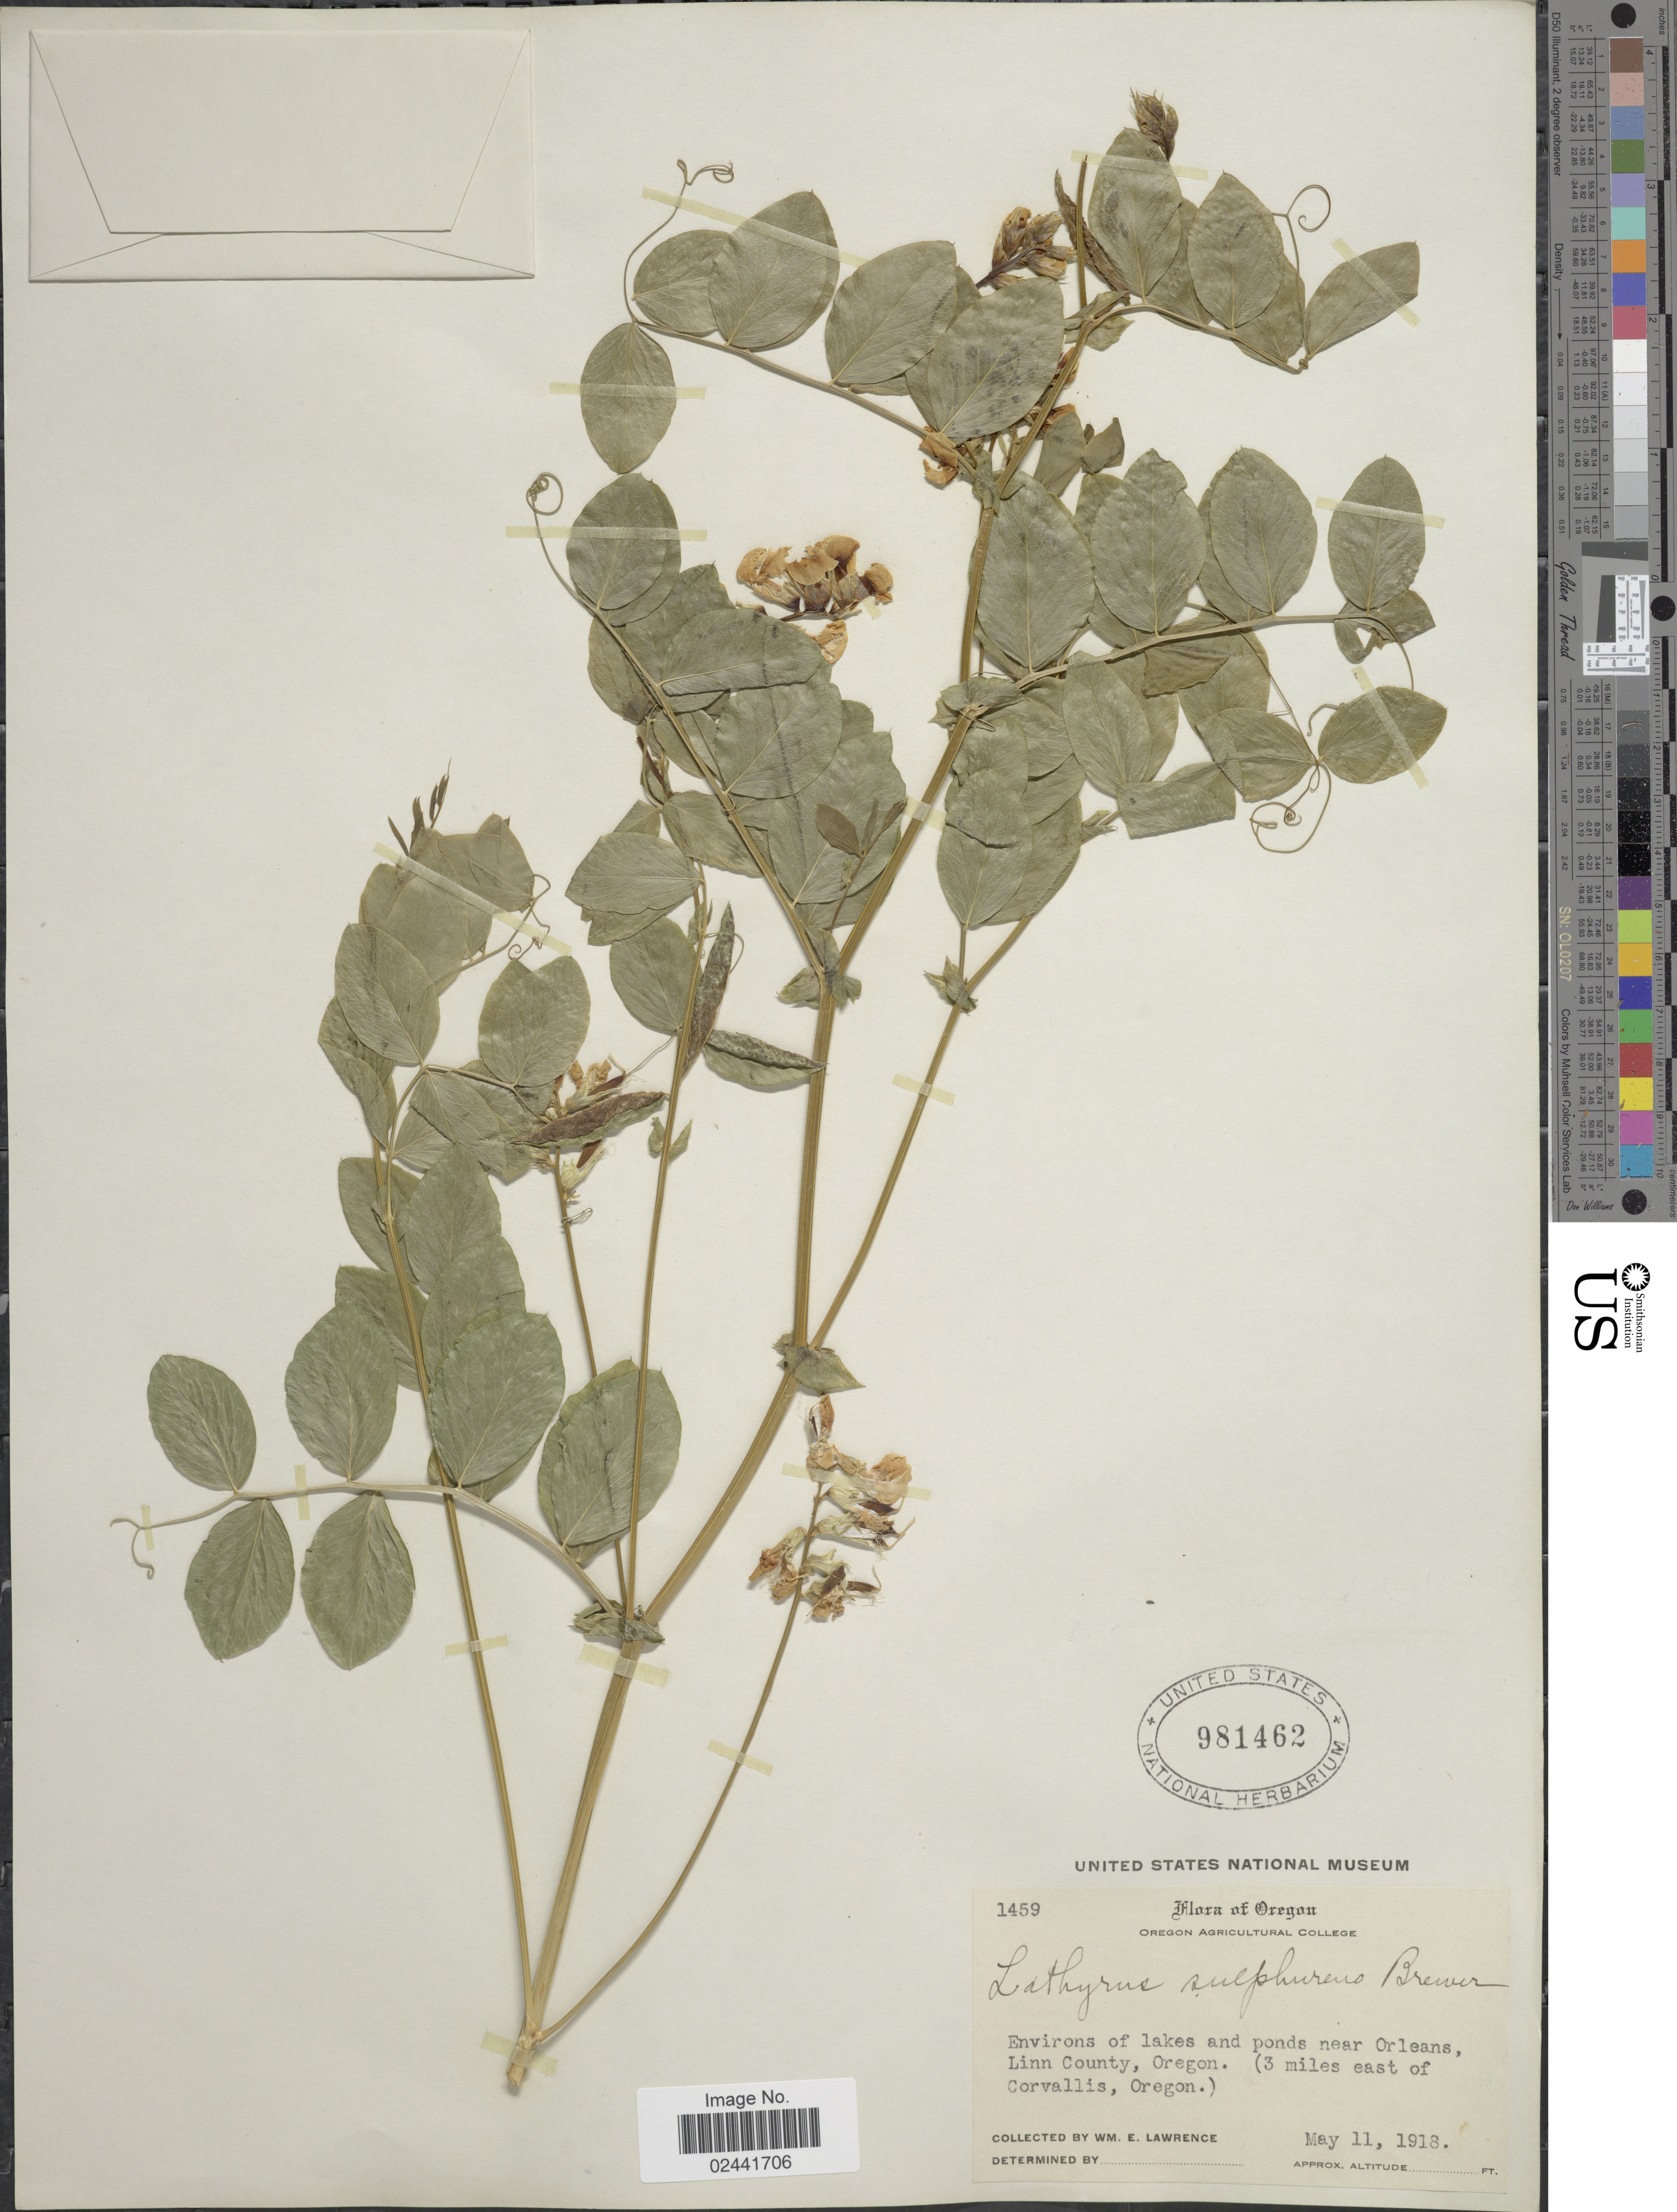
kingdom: Plantae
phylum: Tracheophyta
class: Magnoliopsida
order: Fabales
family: Fabaceae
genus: Lathyrus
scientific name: Lathyrus sulphureus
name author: W.H. Brewer ex A. Gray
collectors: W. Lawrence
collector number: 1459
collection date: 1918-05-11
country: United States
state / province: Oregon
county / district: Linn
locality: Environs of lakes and ponds near Orleans, Linn County, (3 miles east of Corvallis)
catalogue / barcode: US 981462